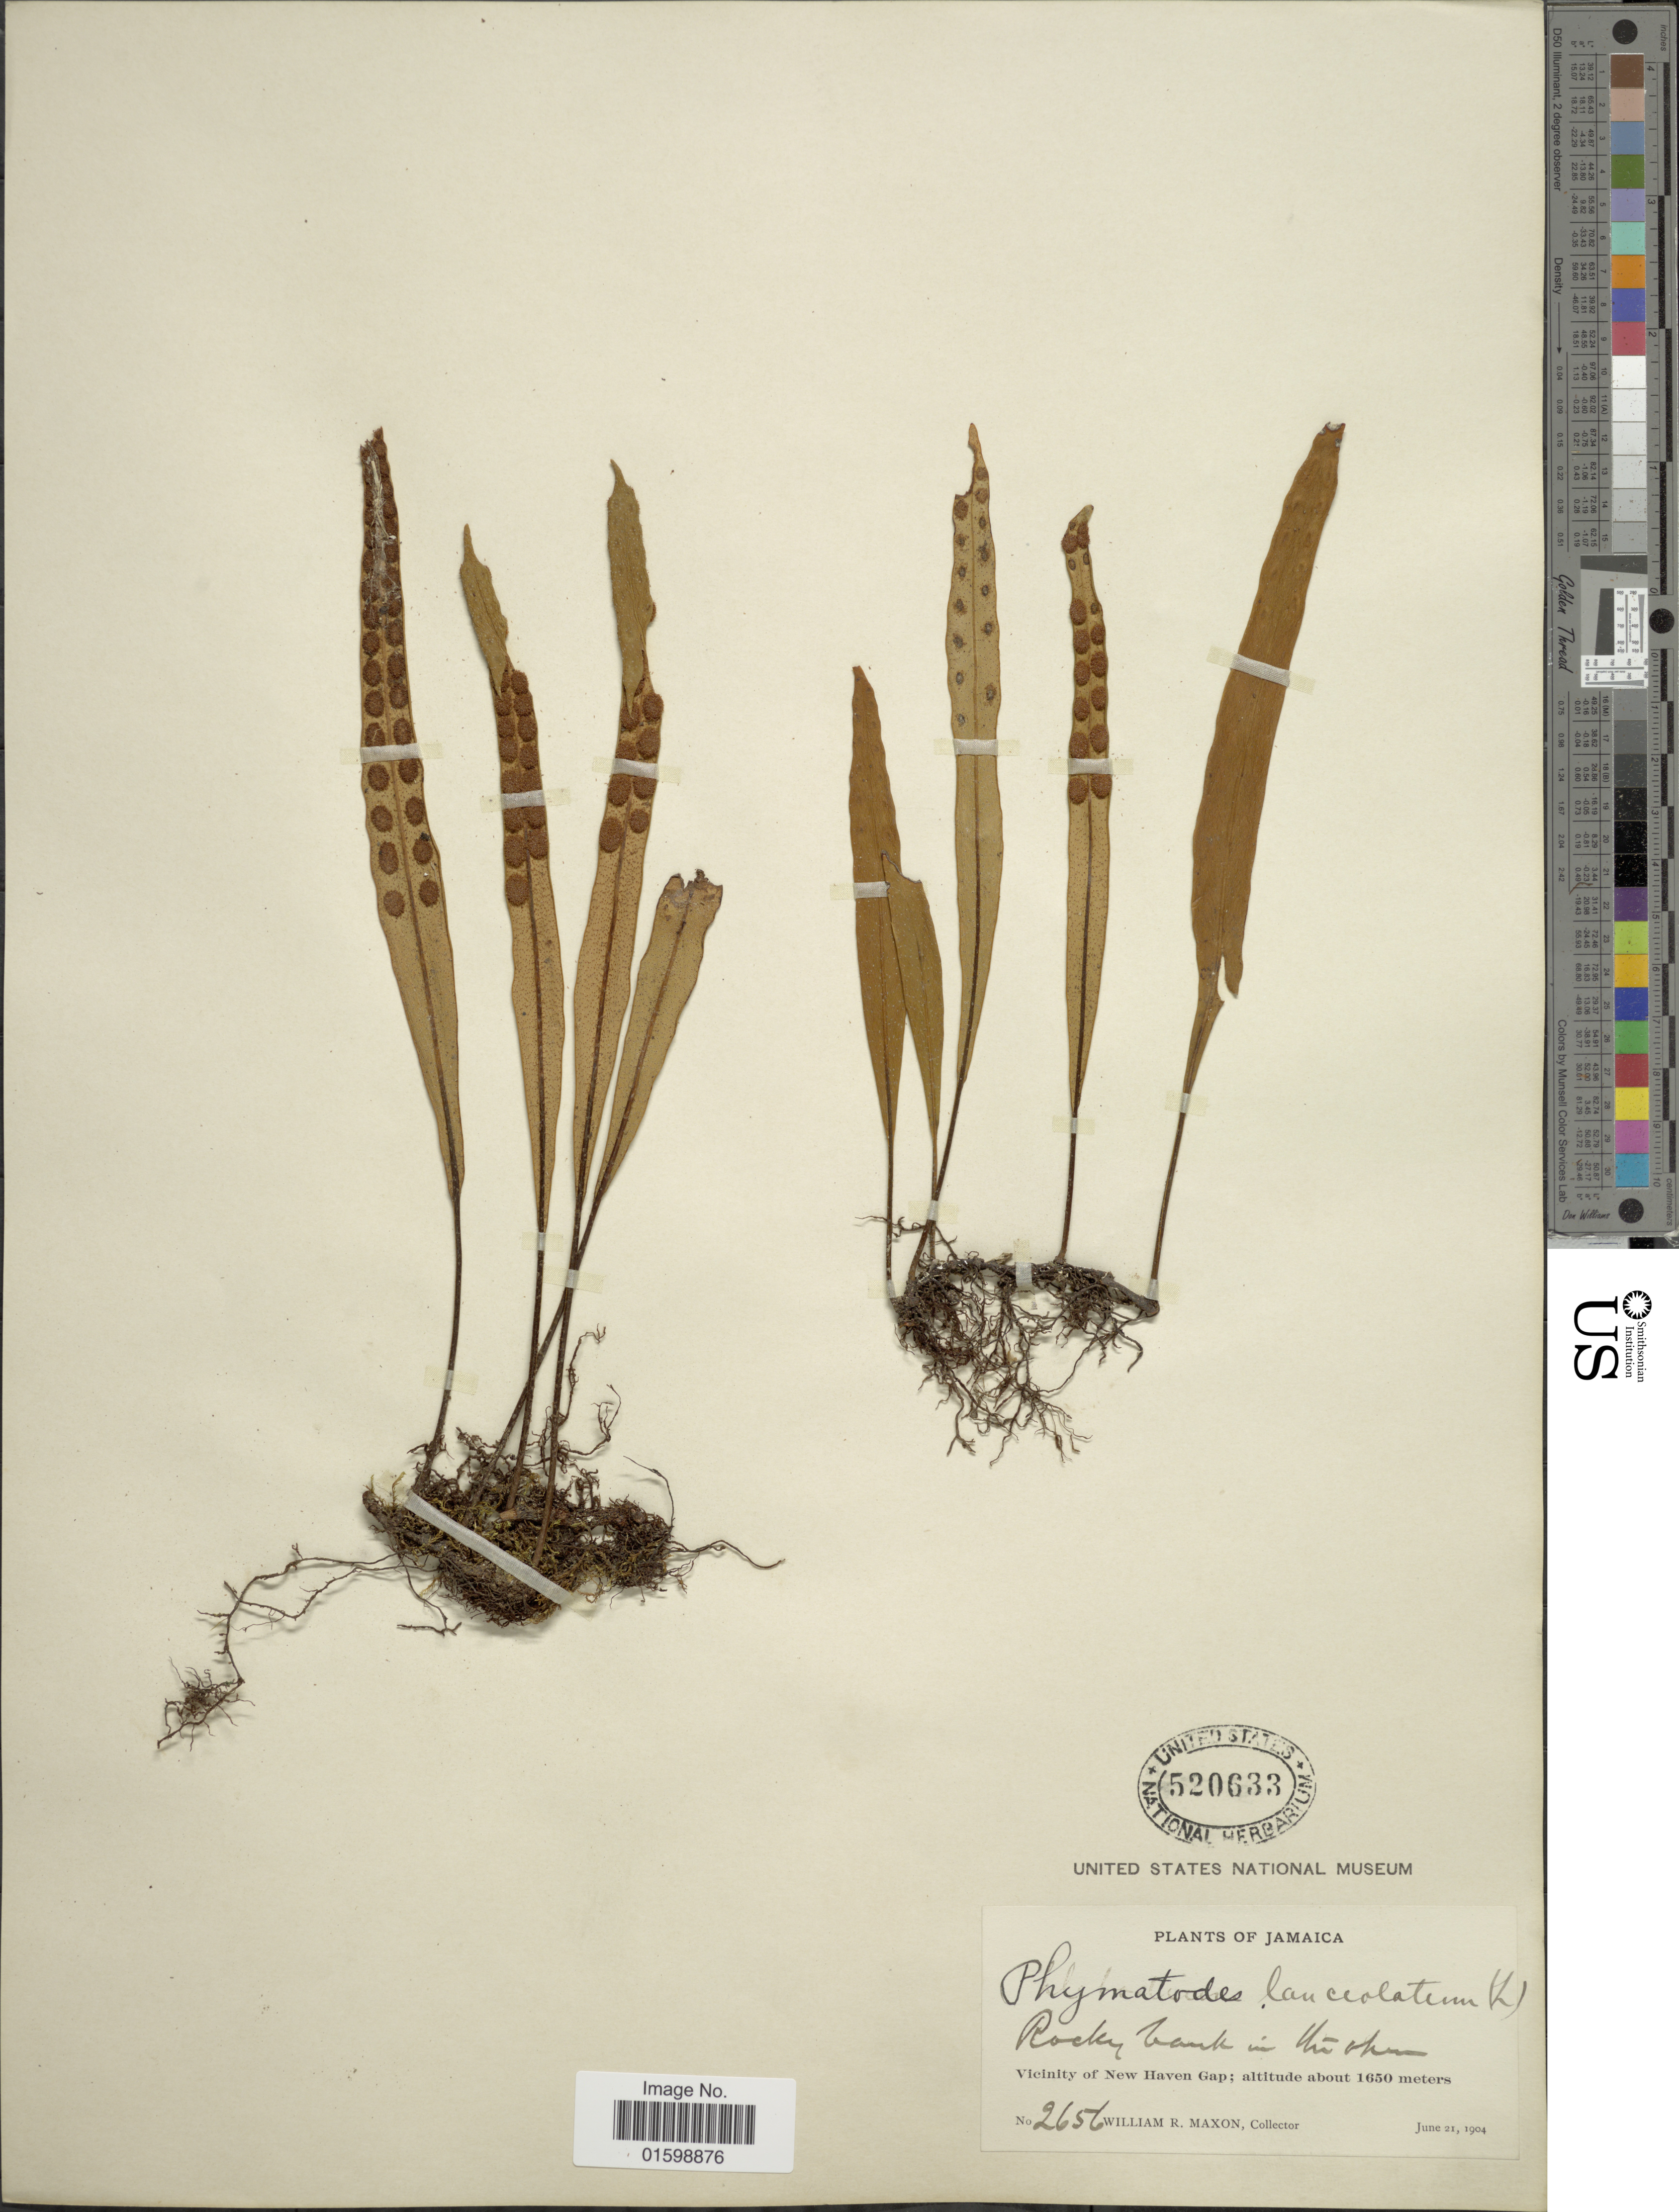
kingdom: Plantae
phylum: Tracheophyta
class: Polypodiopsida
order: Polypodiales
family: Polypodiaceae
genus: Pleopeltis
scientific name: Pleopeltis marginata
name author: A.R. Sm. & Tejero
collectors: W. R. Maxon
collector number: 2656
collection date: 1904-07-21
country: Jamaica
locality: Rocky bank in the shade, vicinity of New Haven Gap.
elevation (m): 1650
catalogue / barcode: US 520633